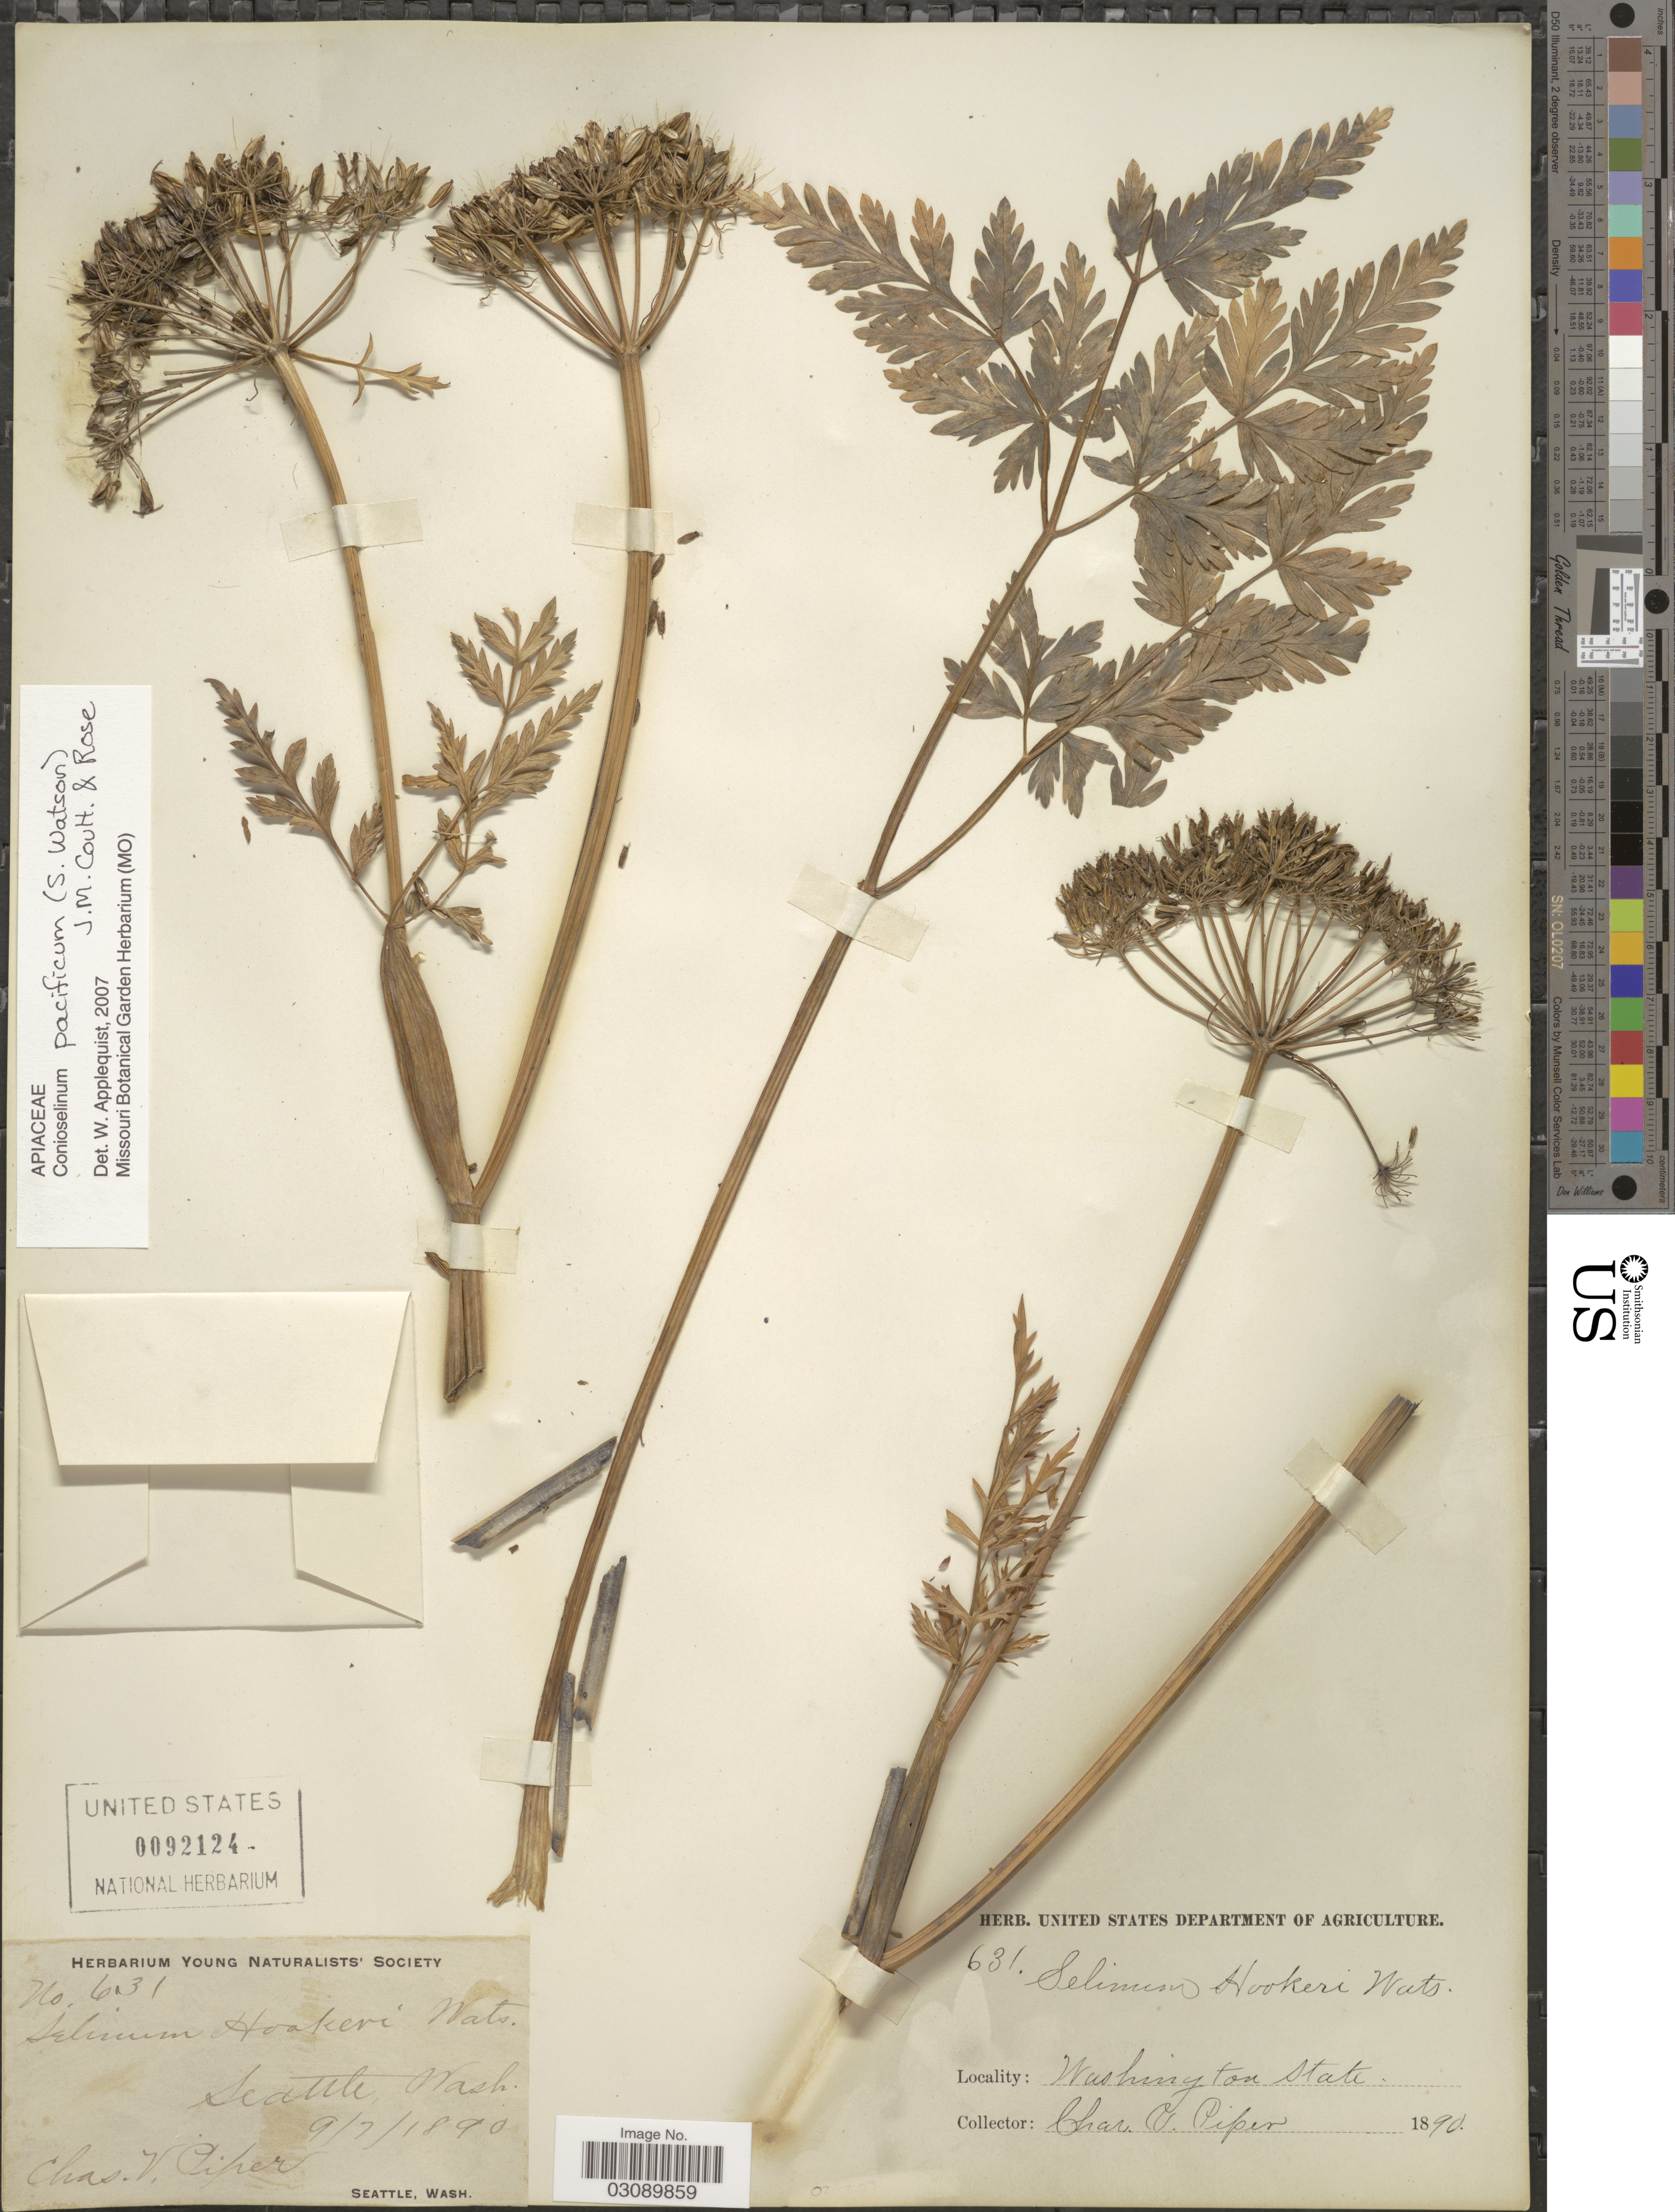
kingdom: Plantae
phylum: Tracheophyta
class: Magnoliopsida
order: Apiales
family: Apiaceae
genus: Conioselinum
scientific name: Conioselinum pacificum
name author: (S. Watson) J.M. Coult. & Rose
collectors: C. V. Piper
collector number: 631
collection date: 1890-09-07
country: United States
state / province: Washington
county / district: King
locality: Seattle.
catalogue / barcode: US 92124